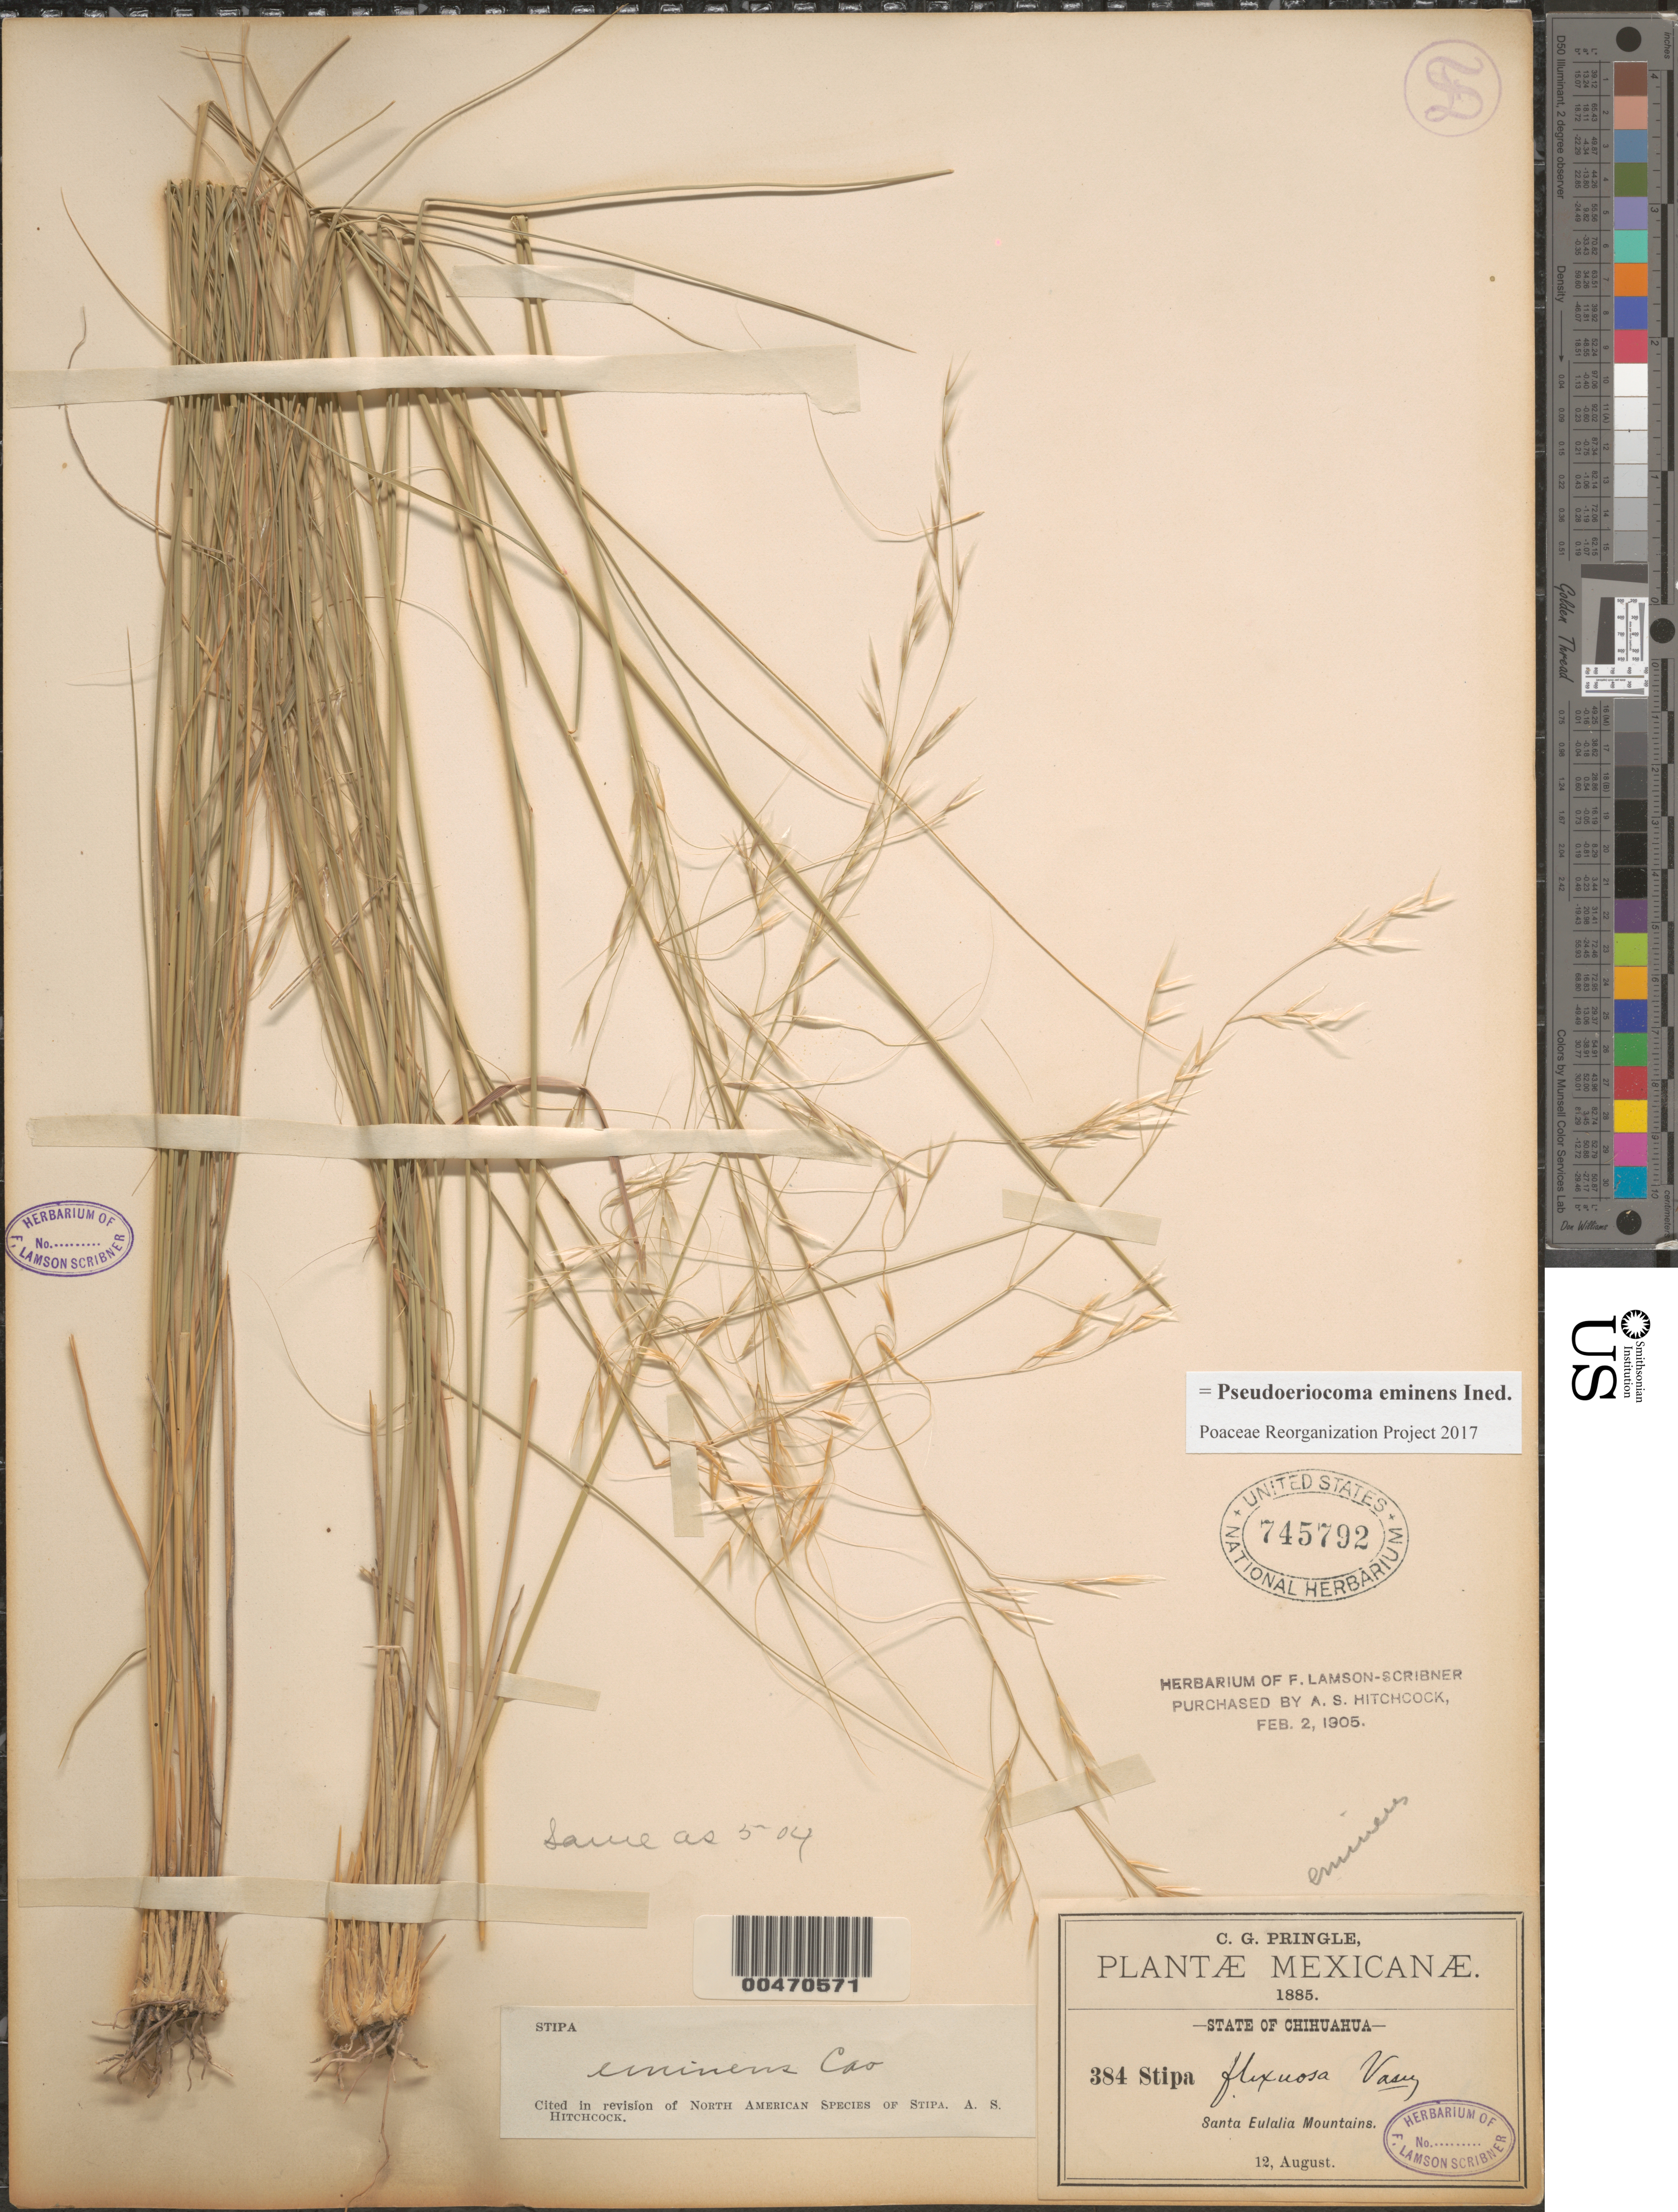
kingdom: Plantae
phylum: Tracheophyta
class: Liliopsida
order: Poales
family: Poaceae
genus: Pseudoeriocoma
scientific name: Pseudoeriocoma eminens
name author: (Cav.) Romasch.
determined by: Poaceae Reorganization Project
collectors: C. G. Pringle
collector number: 384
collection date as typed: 12 Aug 1885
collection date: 1885-08-12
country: Mexico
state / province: Chihuahua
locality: Santa Eulalia Mts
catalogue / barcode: US 745792